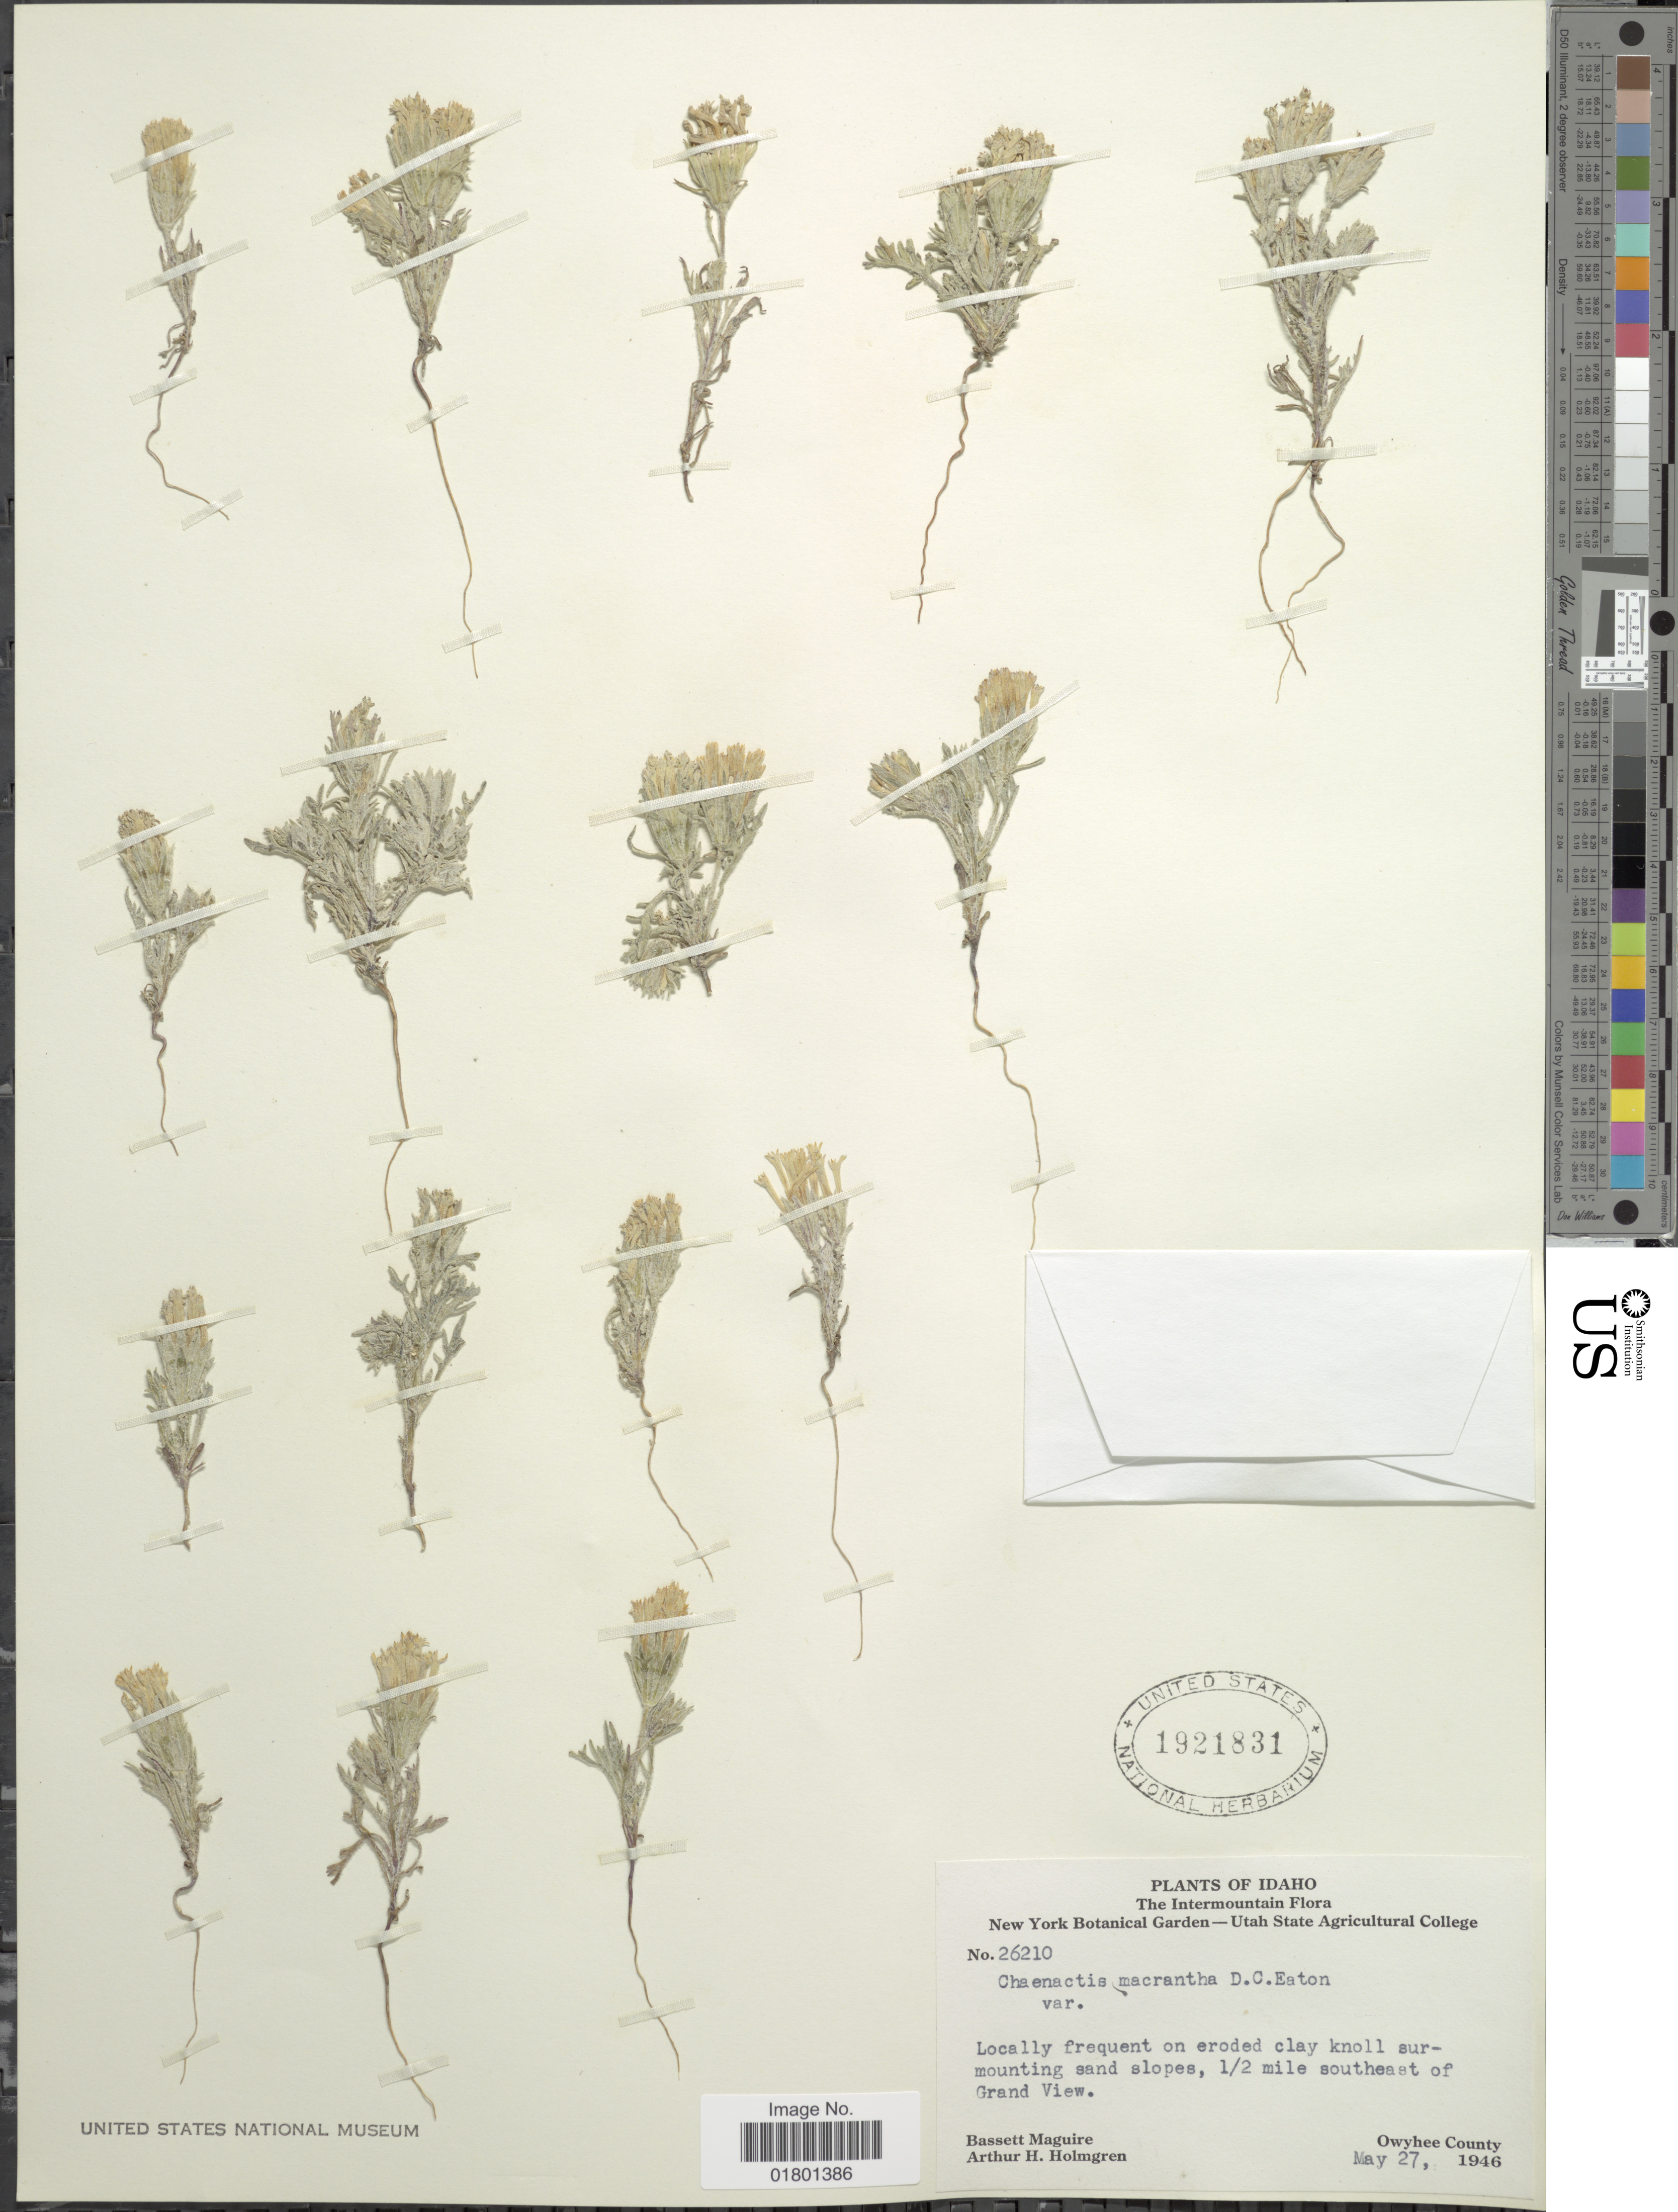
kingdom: Plantae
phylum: Tracheophyta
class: Magnoliopsida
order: Asterales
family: Asteraceae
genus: Chaenactis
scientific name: Chaenactis macrantha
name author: D.C. Eaton in C. King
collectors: B. Maguire & A. H. Holmgren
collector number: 26210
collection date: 1946-05-27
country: United States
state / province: Idaho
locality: Locally frequent on eroded clay knoll surmounting sand slopes, ½ mile southeast of Grand View, Owyhee County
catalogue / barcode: US 1921831